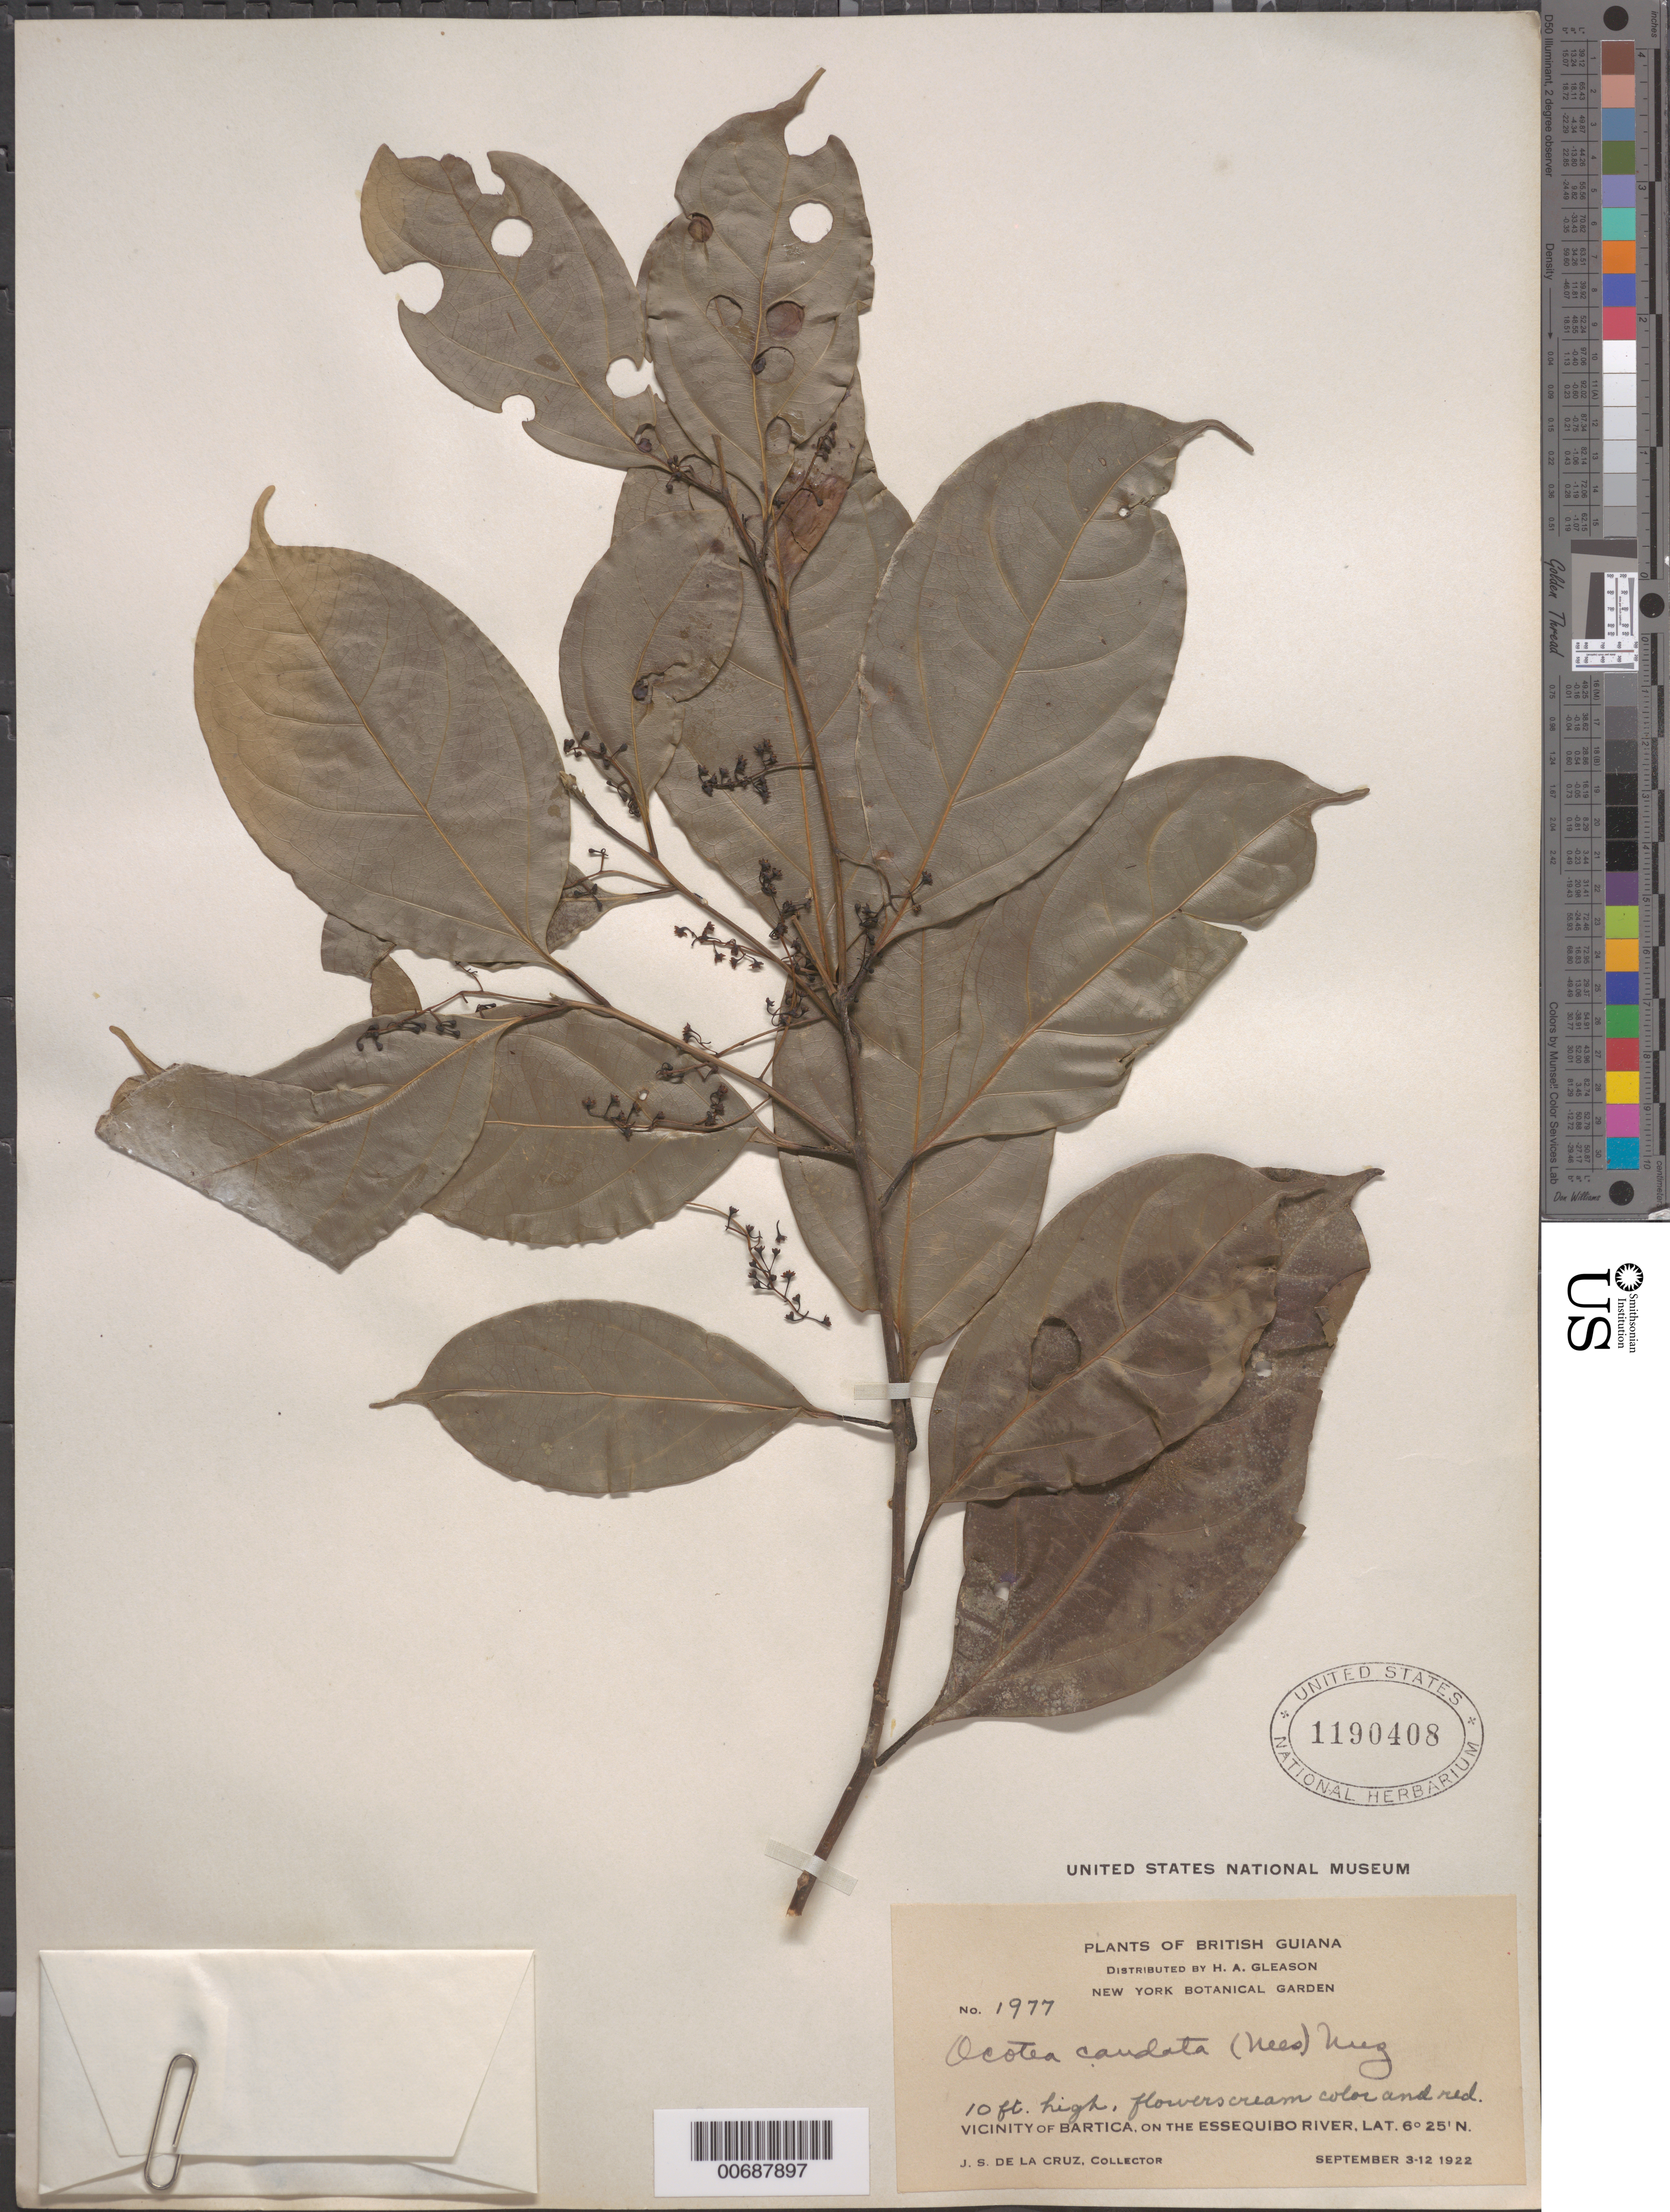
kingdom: Plantae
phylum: Tracheophyta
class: Magnoliopsida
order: Laurales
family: Lauraceae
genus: Ocotea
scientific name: Ocotea caudata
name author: (Nees) Mez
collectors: J. S. de la Cruz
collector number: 1977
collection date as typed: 3-Sep-22 to 12-Sep-22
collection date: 1922-09-03/1922-09-12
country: Guyana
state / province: Cuyuni-Mazaruni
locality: Bartica, vic., on the Essequibo River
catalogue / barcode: US 1190408